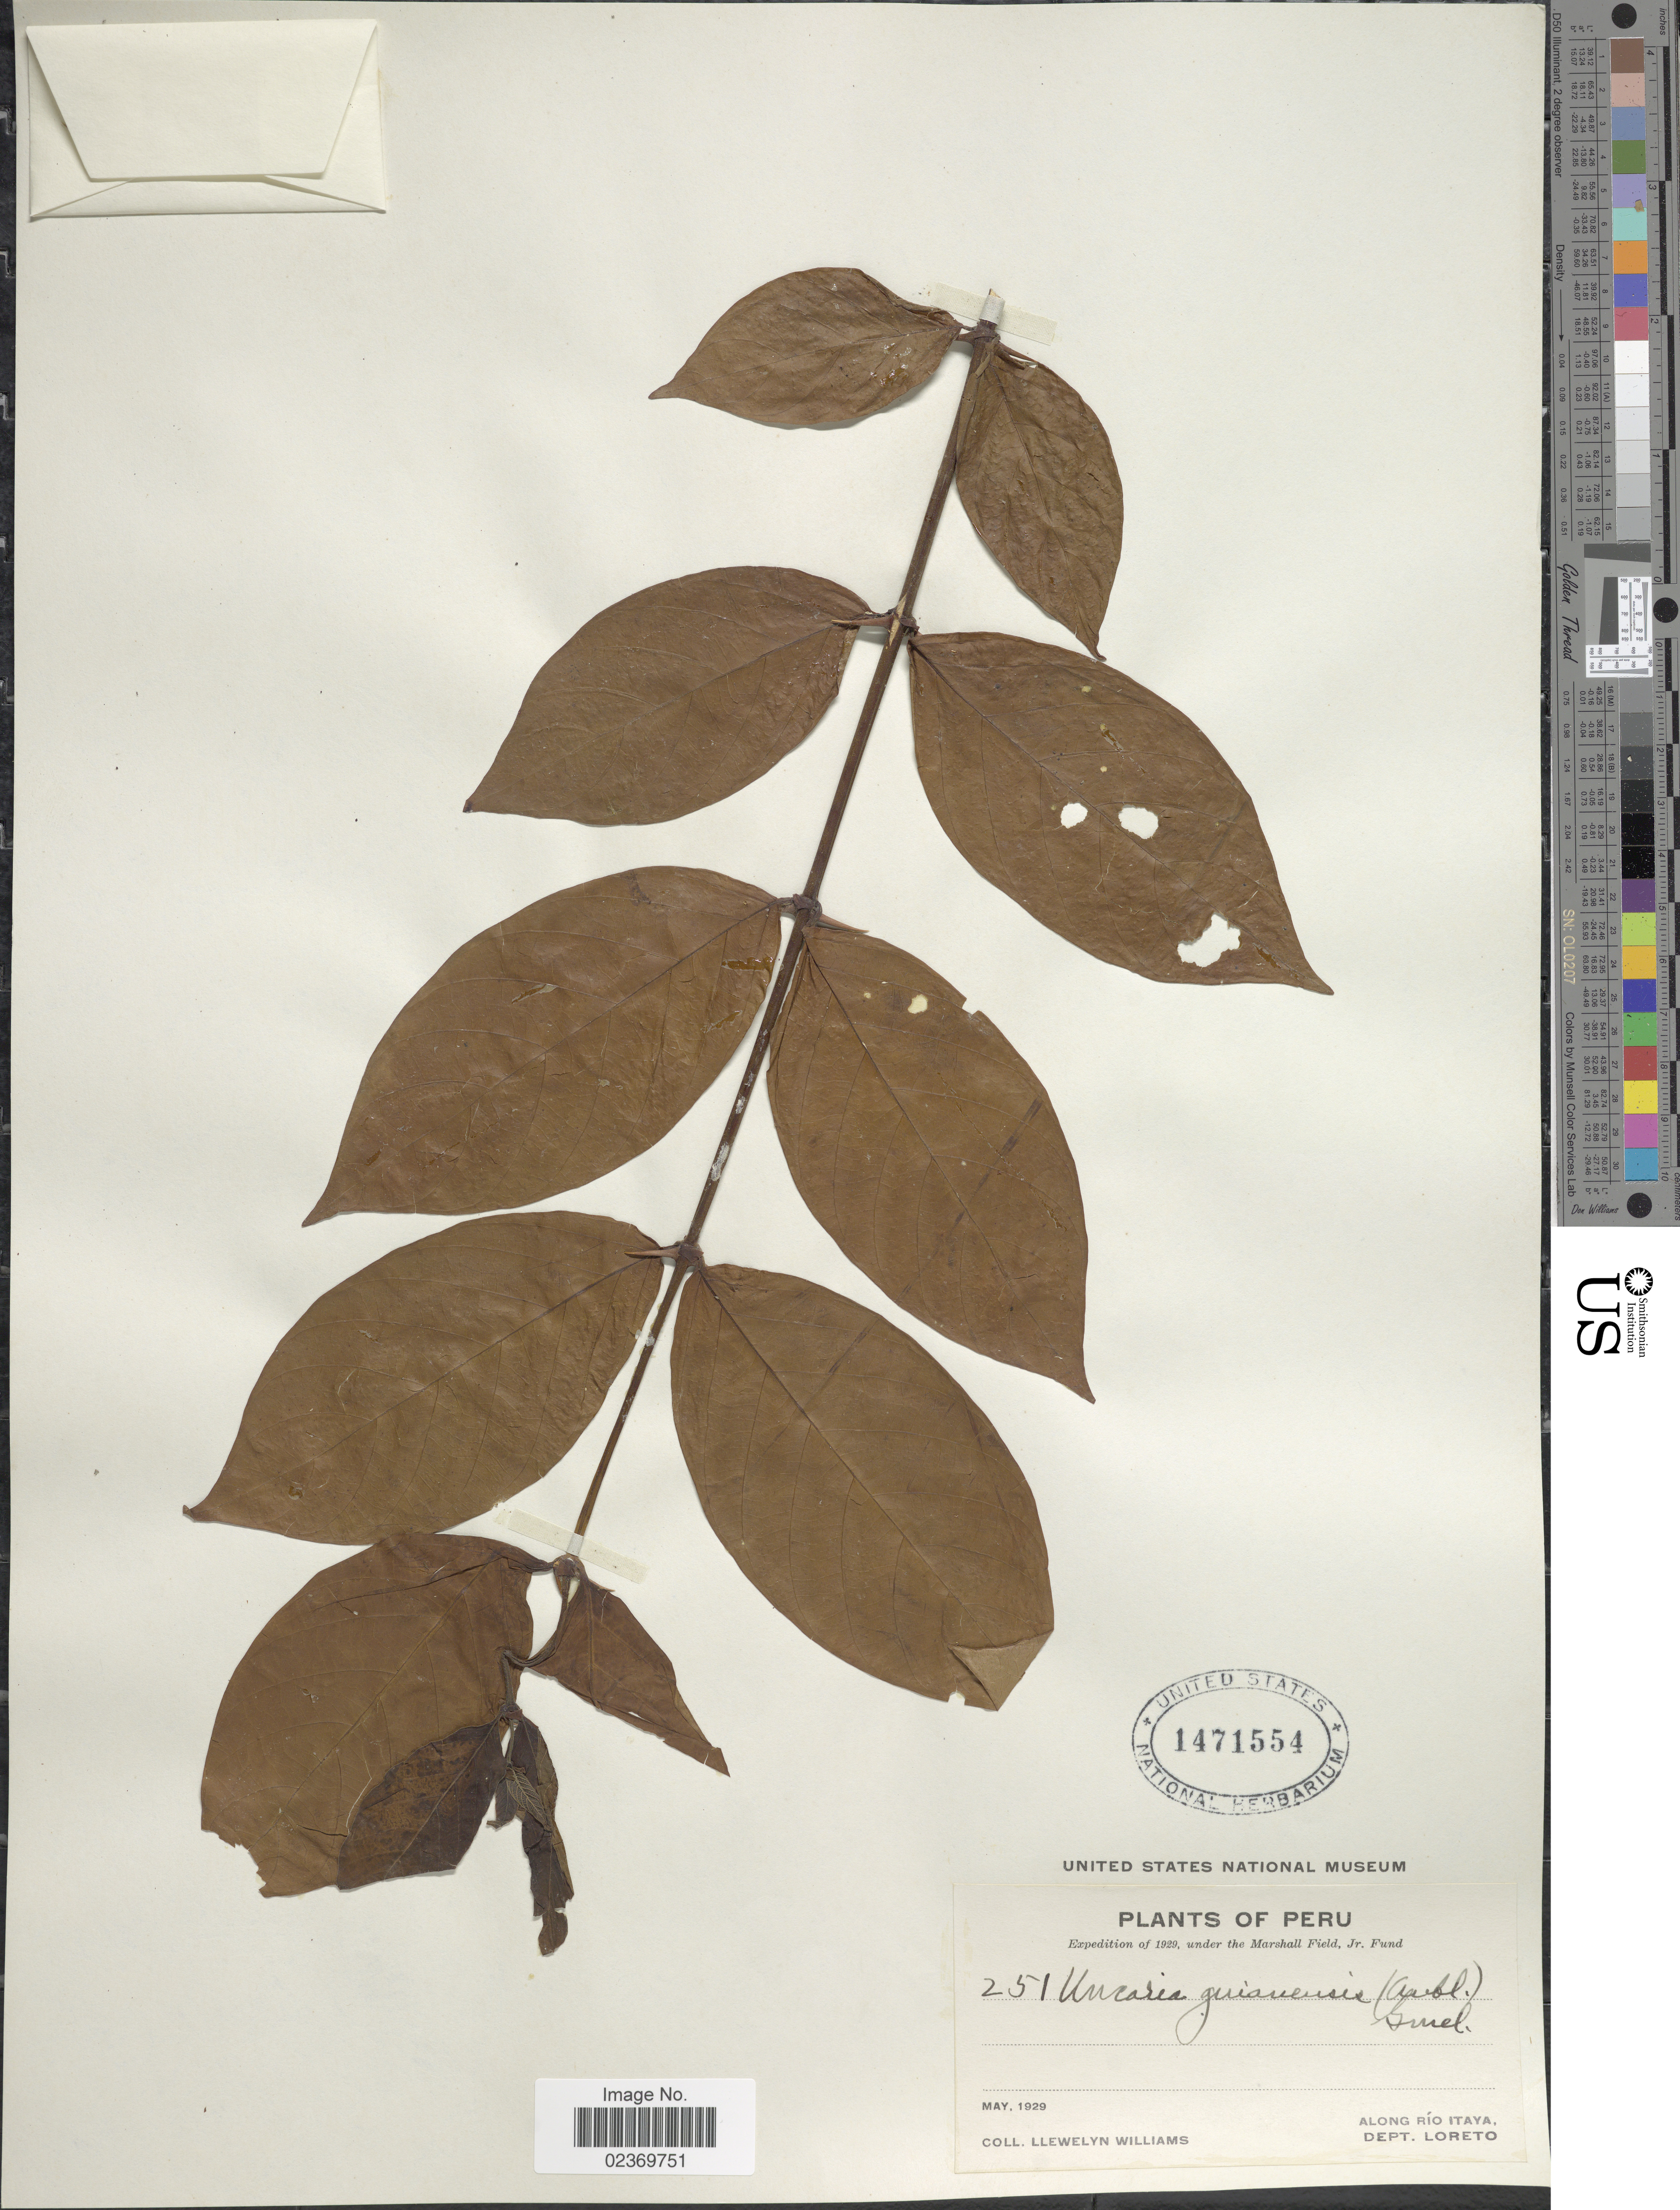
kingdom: Plantae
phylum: Tracheophyta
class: Magnoliopsida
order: Gentianales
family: Rubiaceae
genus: Uncaria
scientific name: Uncaria guianensis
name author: (Aubl.) J.F. Gmel.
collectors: Ll. Williams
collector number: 251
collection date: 1929-05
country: Peru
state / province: Loreto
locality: Along Rio Itaya, Dept. Loreto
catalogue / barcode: US 1471554